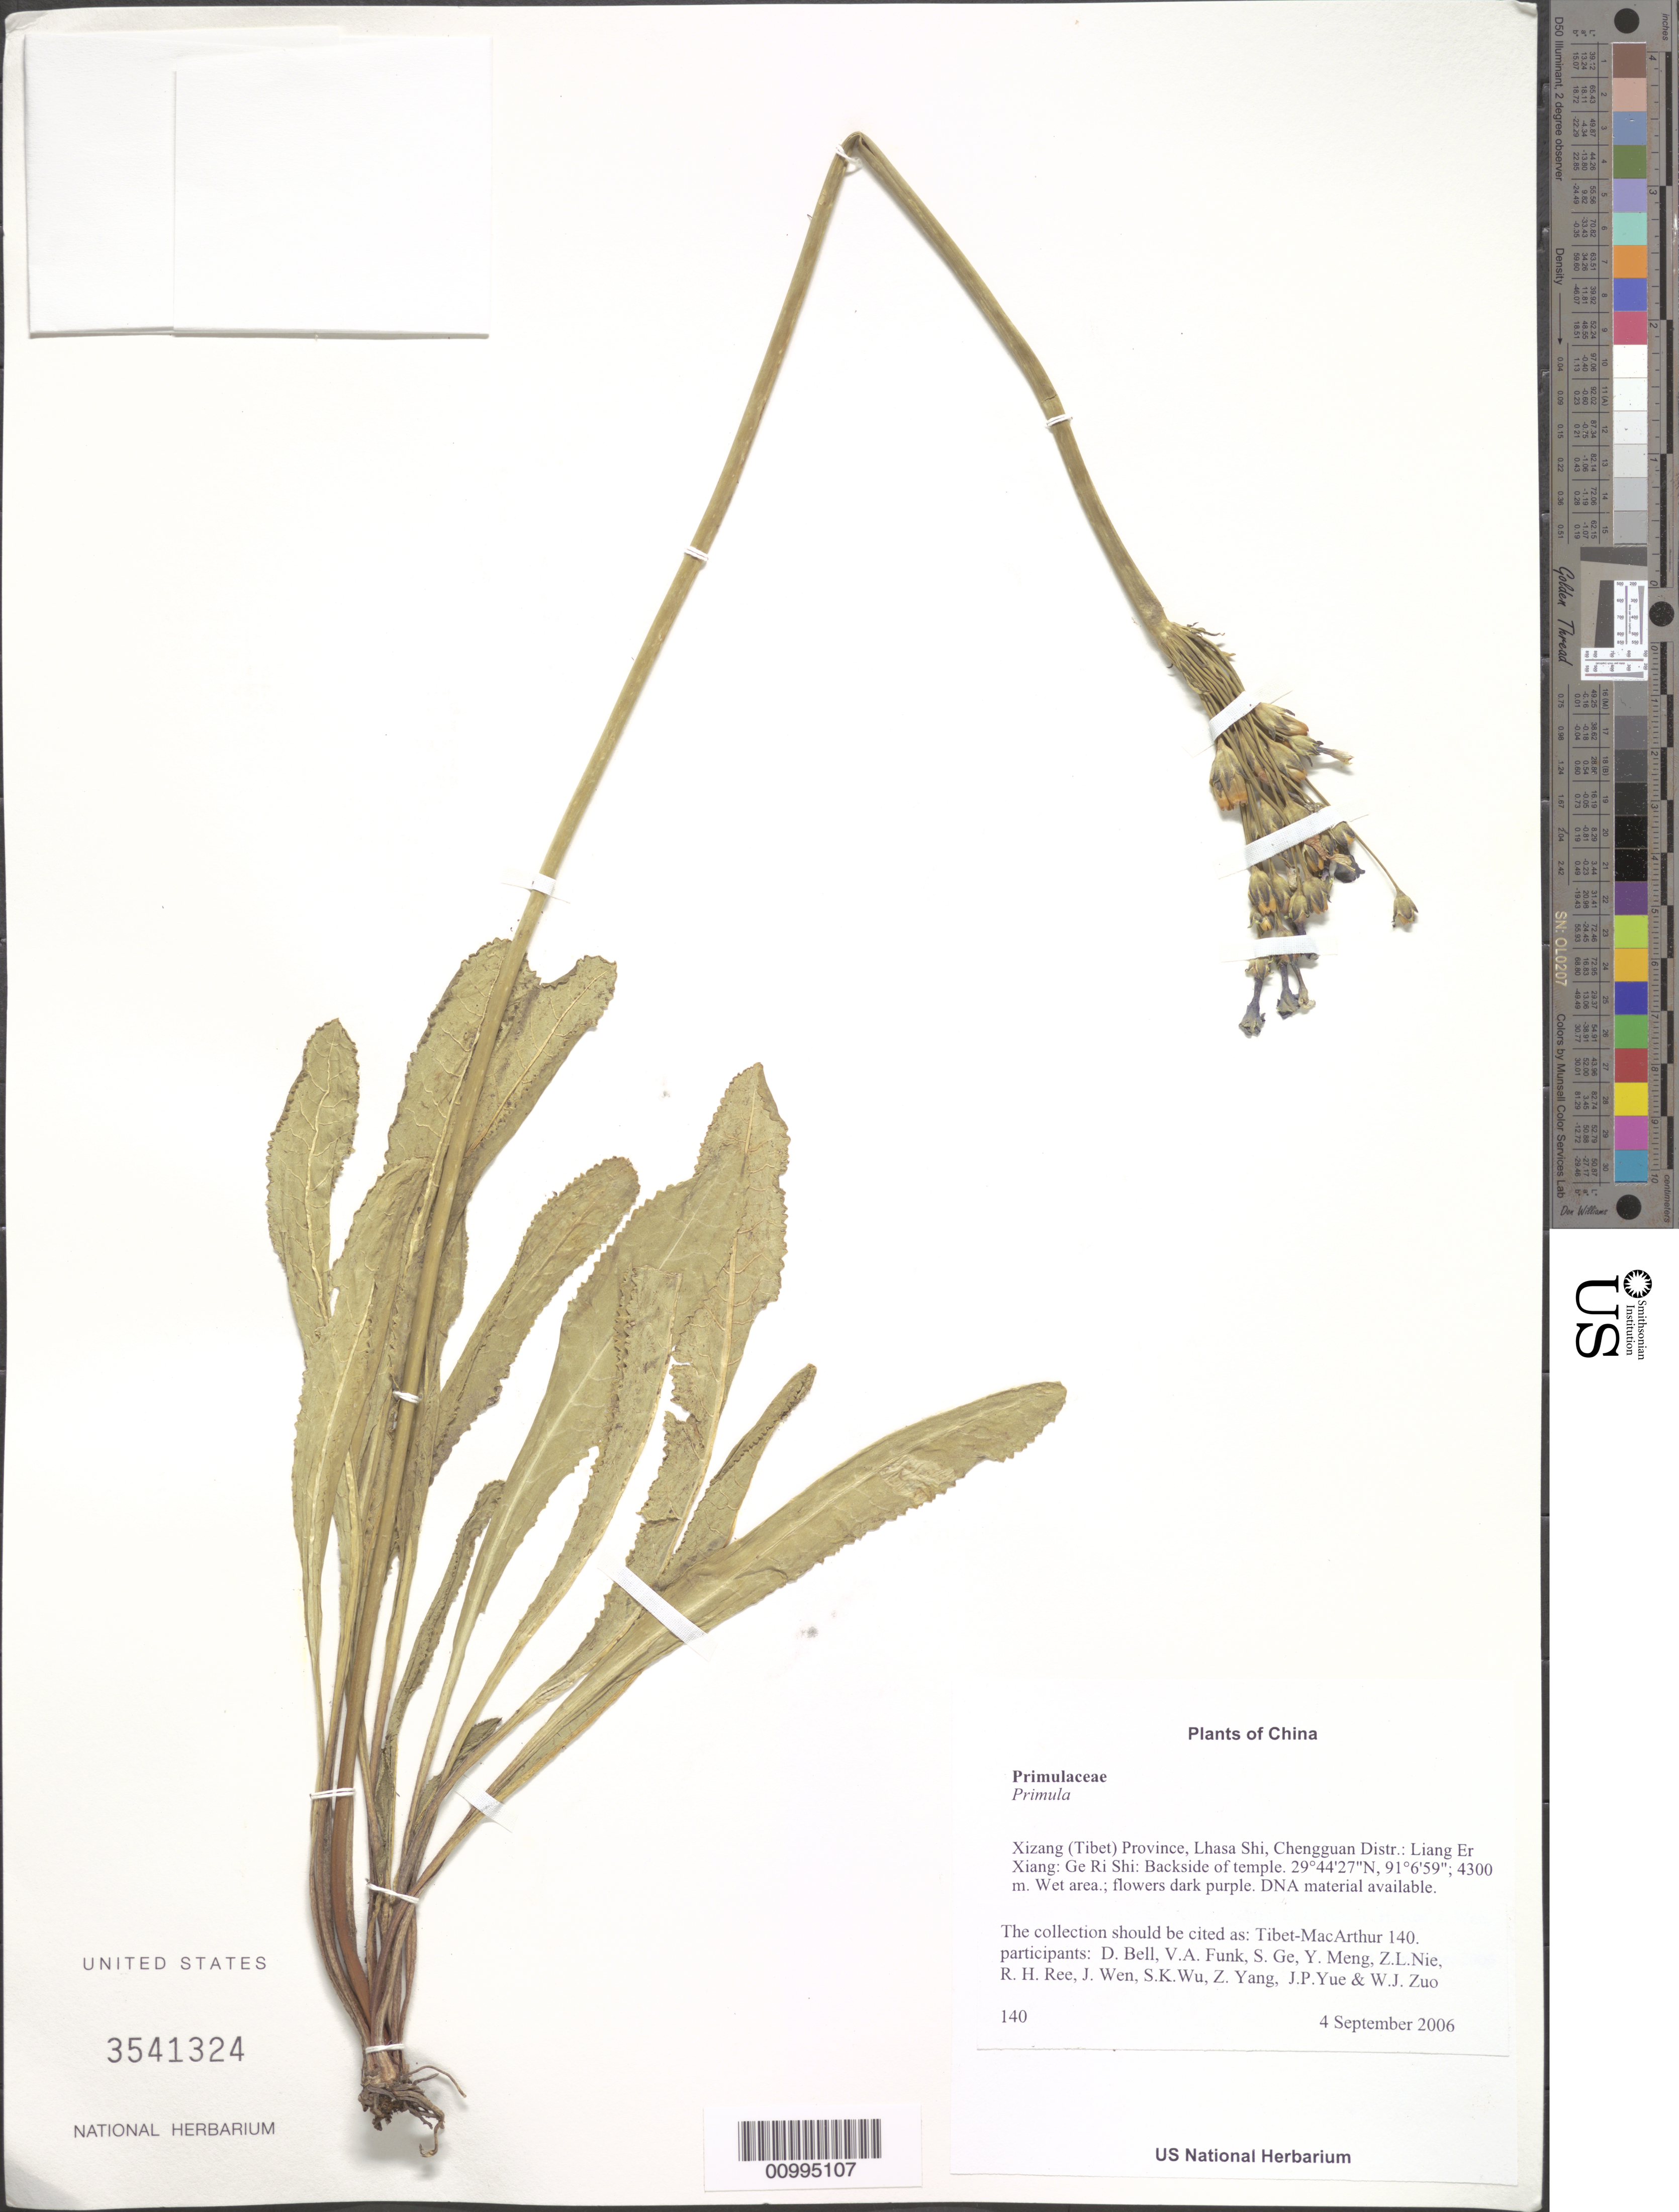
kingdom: Plantae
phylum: Tracheophyta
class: Magnoliopsida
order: Ericales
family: Primulaceae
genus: Primula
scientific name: Primula sp.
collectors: Tibet-MacArthur, D. A. Bell, V. Funk, S. Ge, Y. Meng, Z. Nie, R. Ree, J. Wen, S. K. Wu, Z. Yang, J. Yue & W. Zuo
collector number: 140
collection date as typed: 04 Sep 2006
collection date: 2006-09-04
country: China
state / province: Xizang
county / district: Lhasa Shi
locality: Chengguan Distr.: Liang Er Xiang: Ge Ri Shi. Backside of temple.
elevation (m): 4300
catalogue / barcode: US 3541324